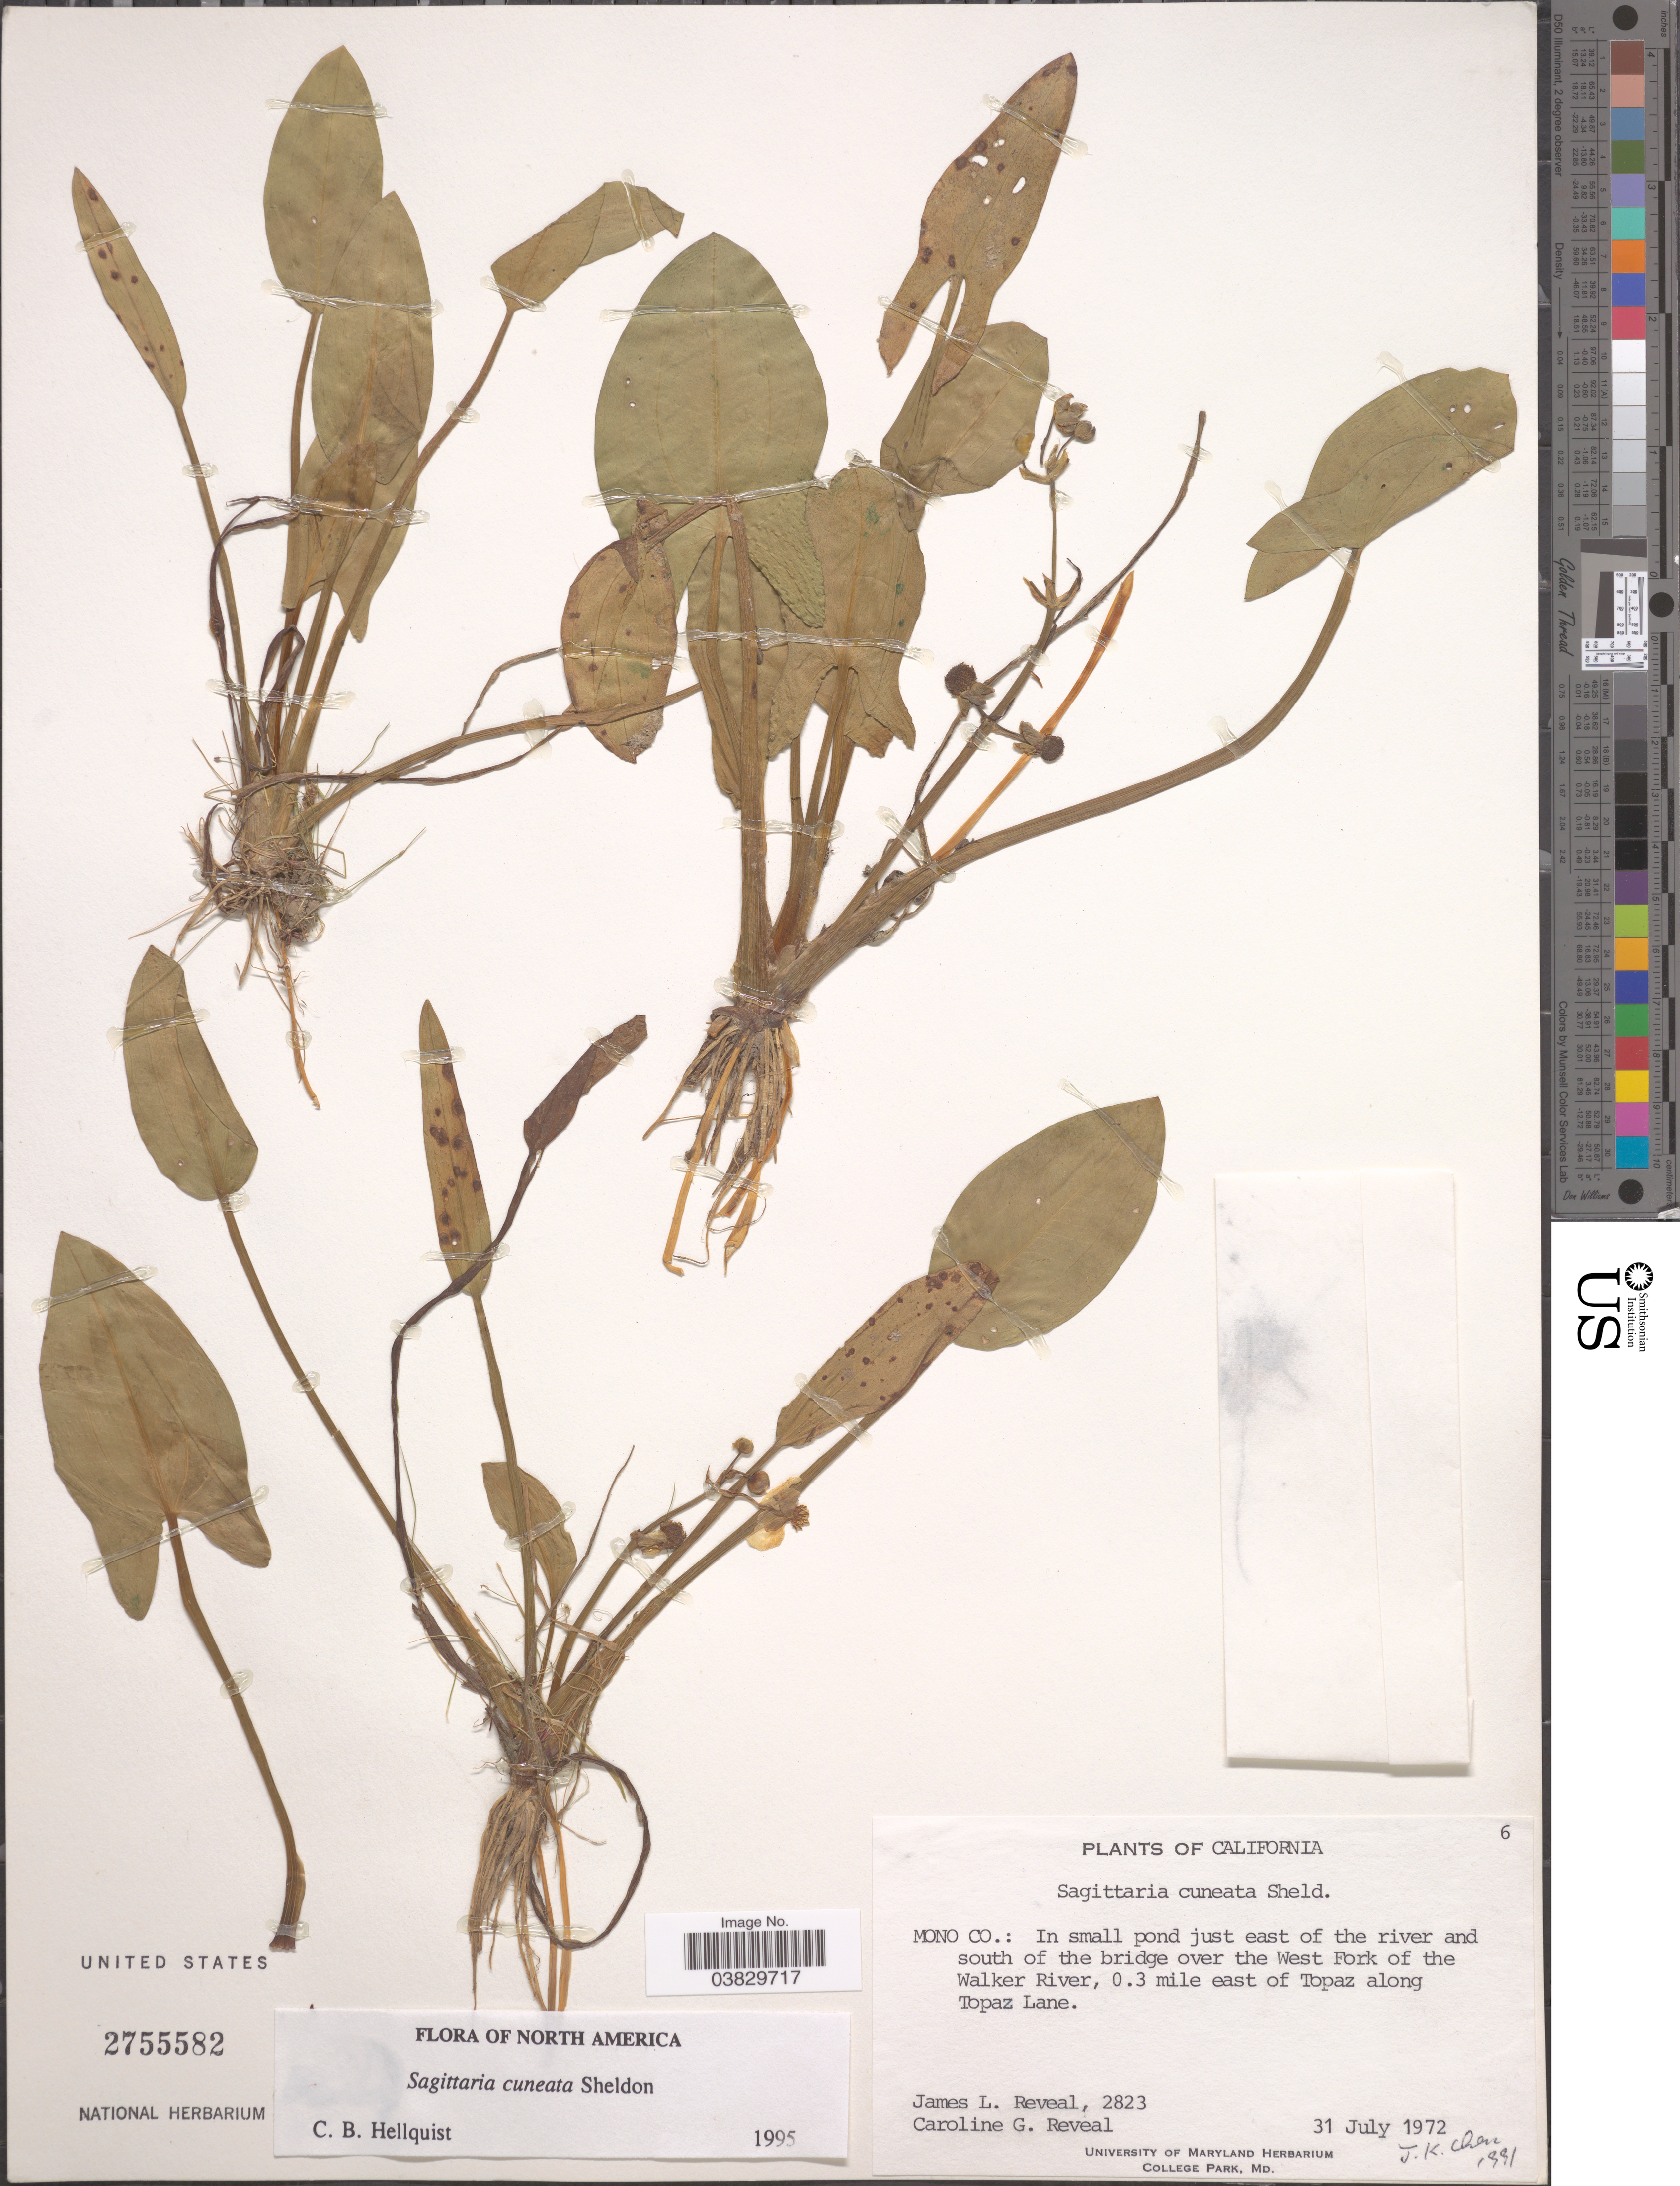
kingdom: Plantae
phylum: Tracheophyta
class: Liliopsida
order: Alismatales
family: Alismataceae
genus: Sagittaria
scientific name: Sagittaria cuneata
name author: E. Sheld.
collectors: J. L. Reveal & C. G. Reveal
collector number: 2823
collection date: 1972-07-31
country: United States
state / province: California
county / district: Mono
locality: Mono Co.: in small pond just east of the river and south of the bridge over the West Fork of the Walker River, 0.3 mile east of Topaz along Topaz Lane.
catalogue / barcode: US 2755582